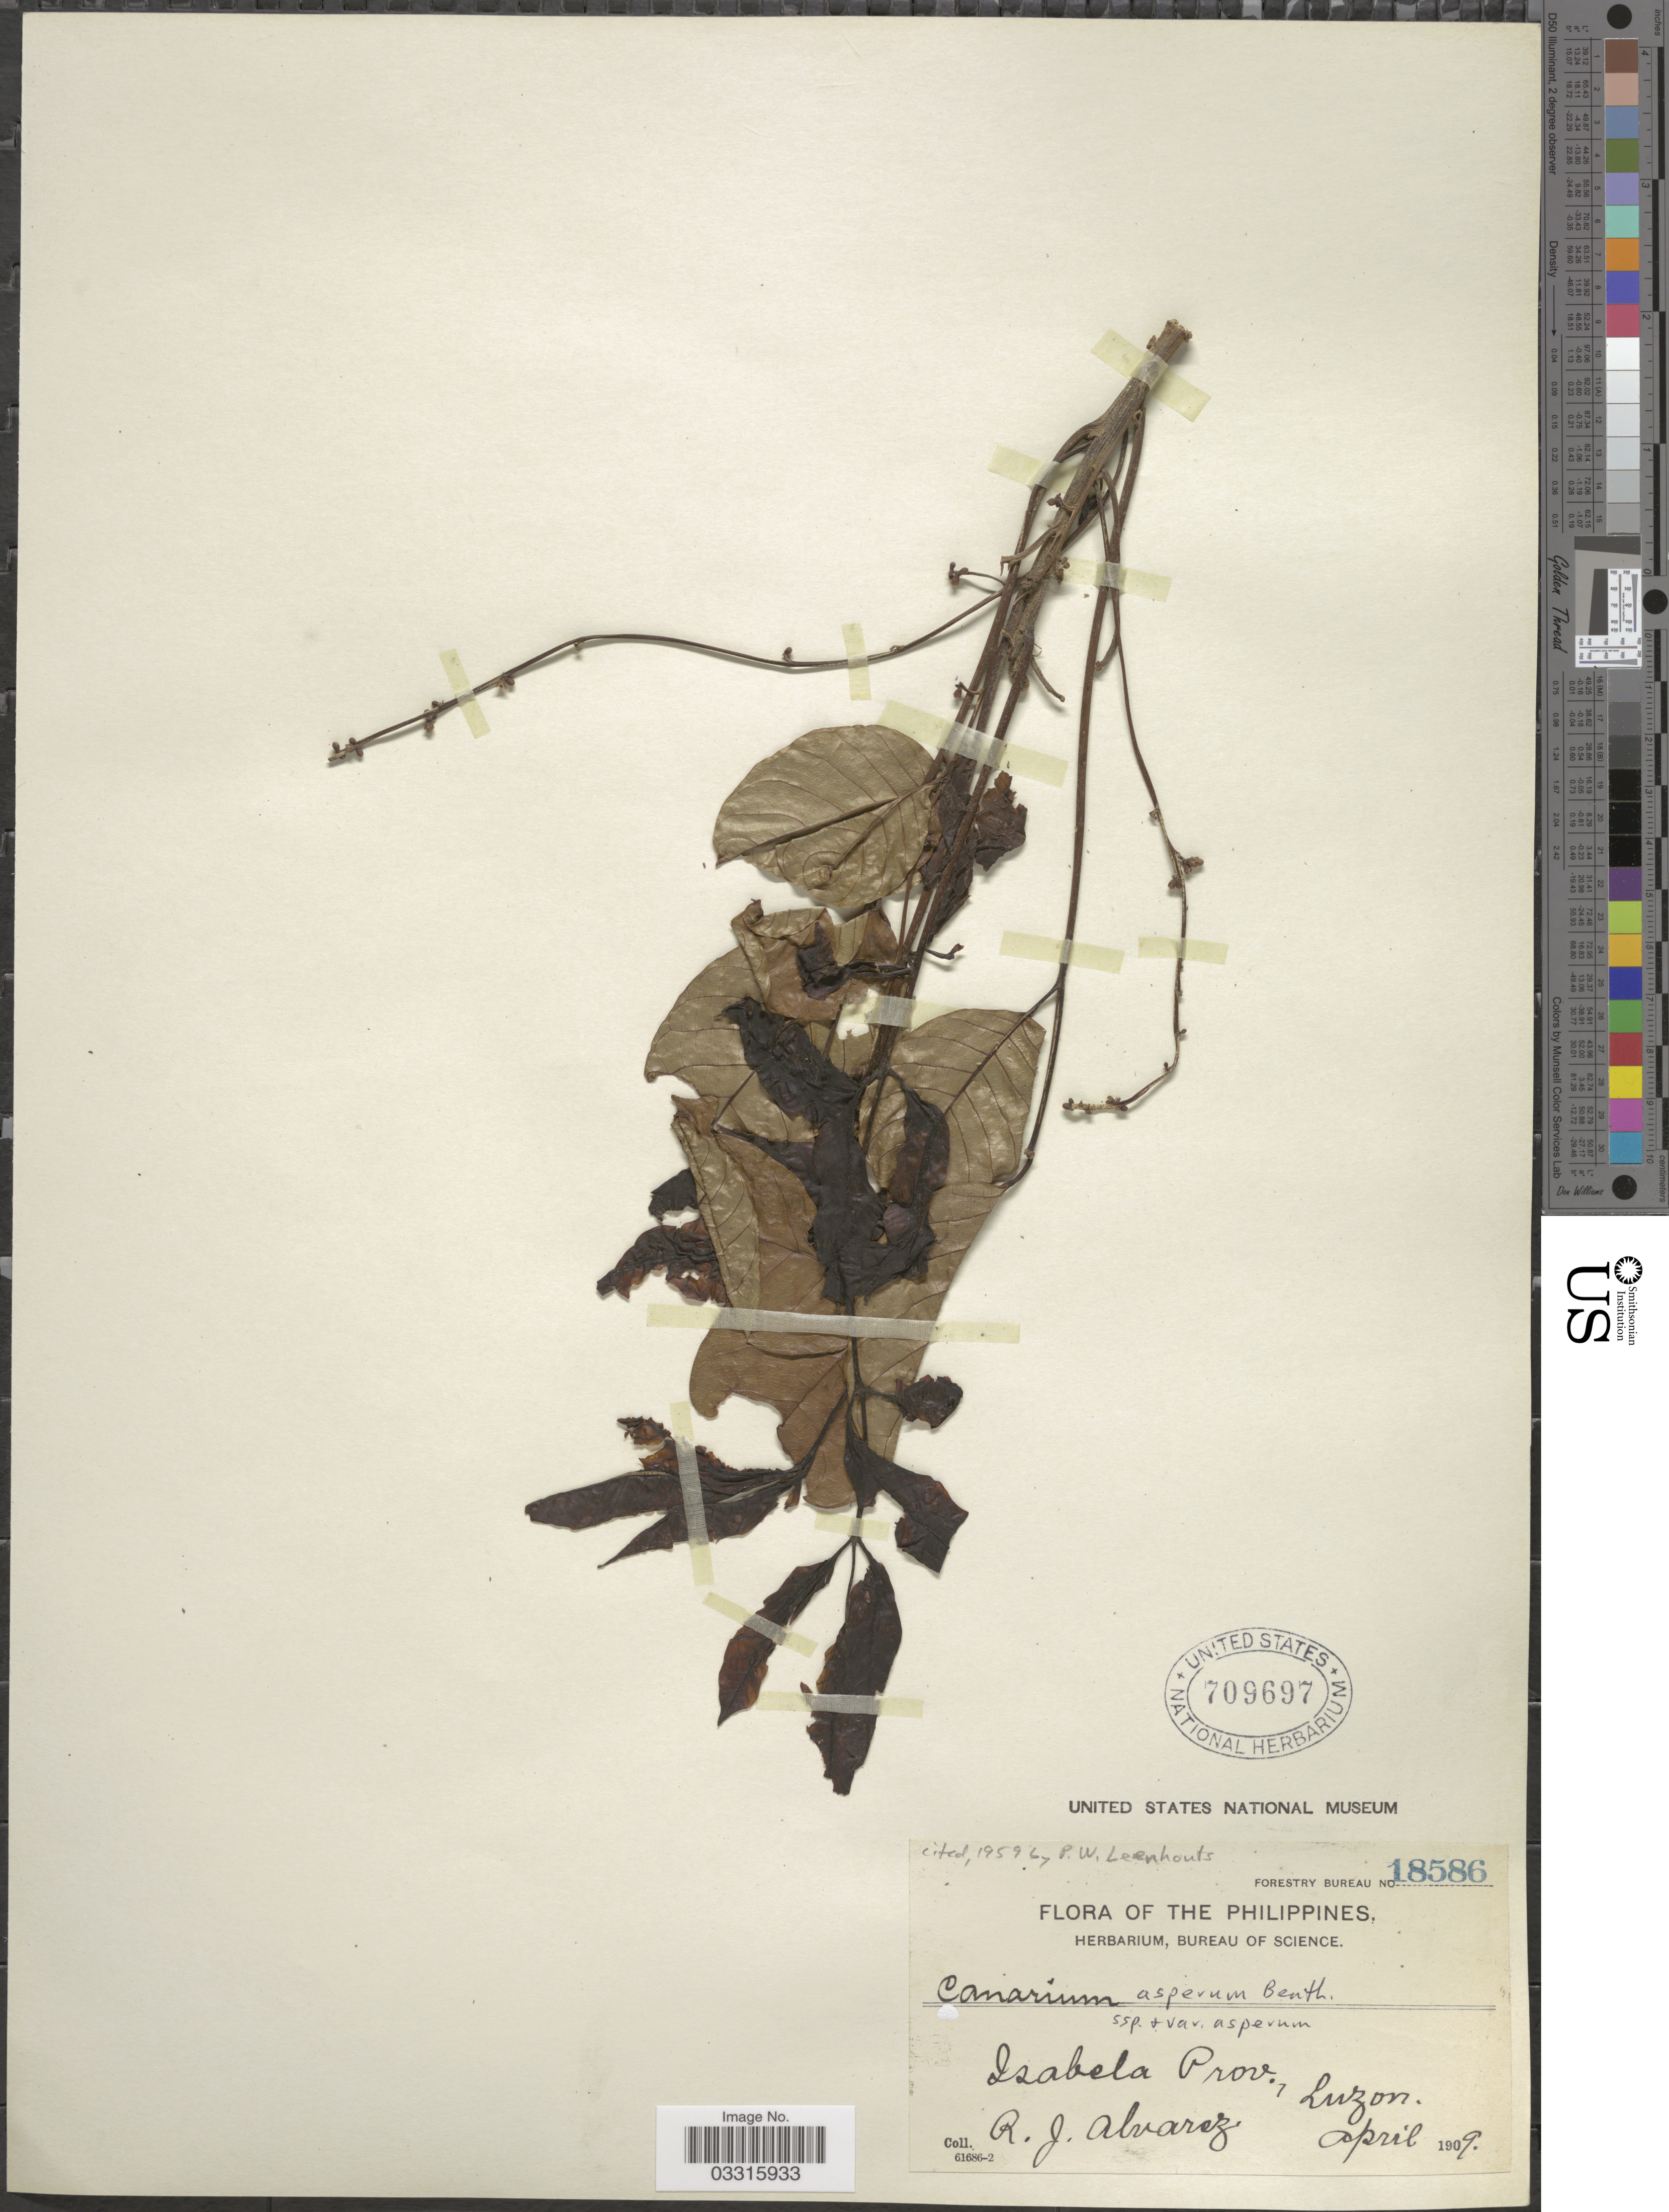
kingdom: Plantae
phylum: Tracheophyta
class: Magnoliopsida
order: Sapindales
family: Burseraceae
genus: Canarium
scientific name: Canarium asperum subsp. asperum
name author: Benth.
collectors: R. Alvarez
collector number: Forestry Bureau 18586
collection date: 1909-04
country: Philippines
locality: Isabela Prov., Luzon.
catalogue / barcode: US 709697